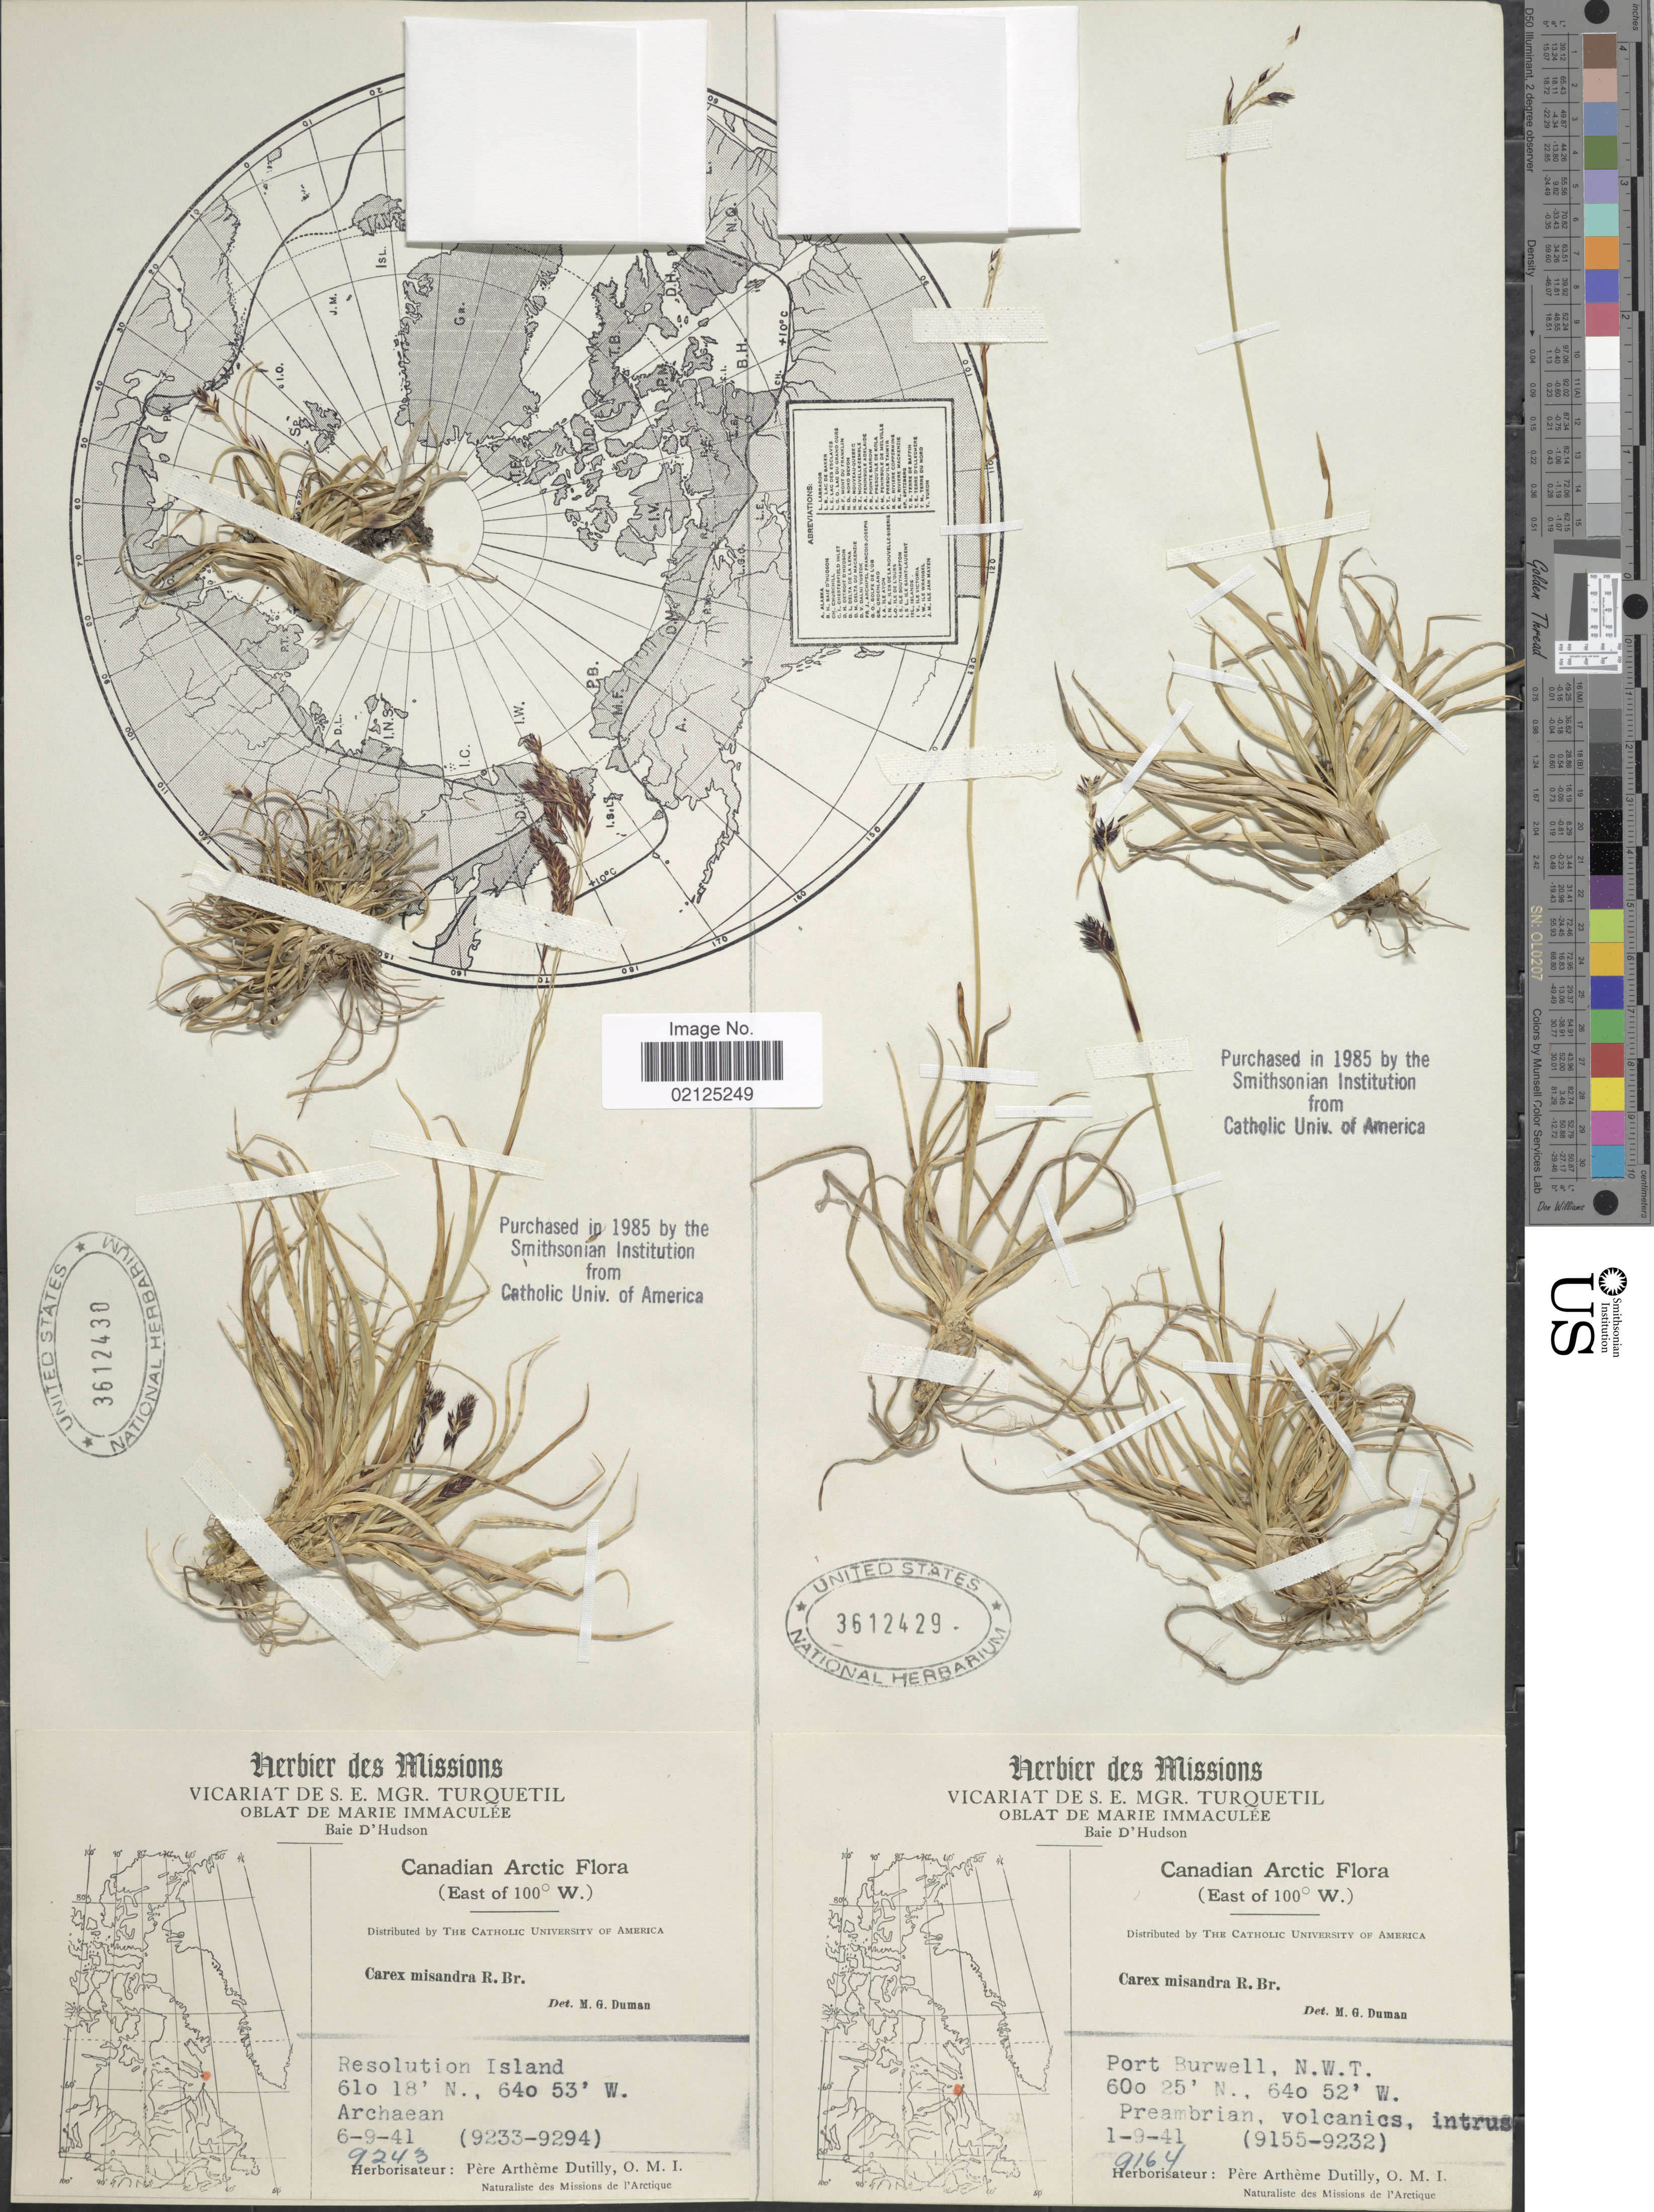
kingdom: Plantae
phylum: Tracheophyta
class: Liliopsida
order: Poales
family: Cyperaceae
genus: Carex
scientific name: Carex fuliginosa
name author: Schkuhr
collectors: A. Dutilly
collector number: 9243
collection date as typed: Transcribed d/m/y: 6/9/41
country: Canada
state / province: Nunavut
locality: Canadian Arctic (East of 100° W), Resolution Island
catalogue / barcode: US 3612430-2